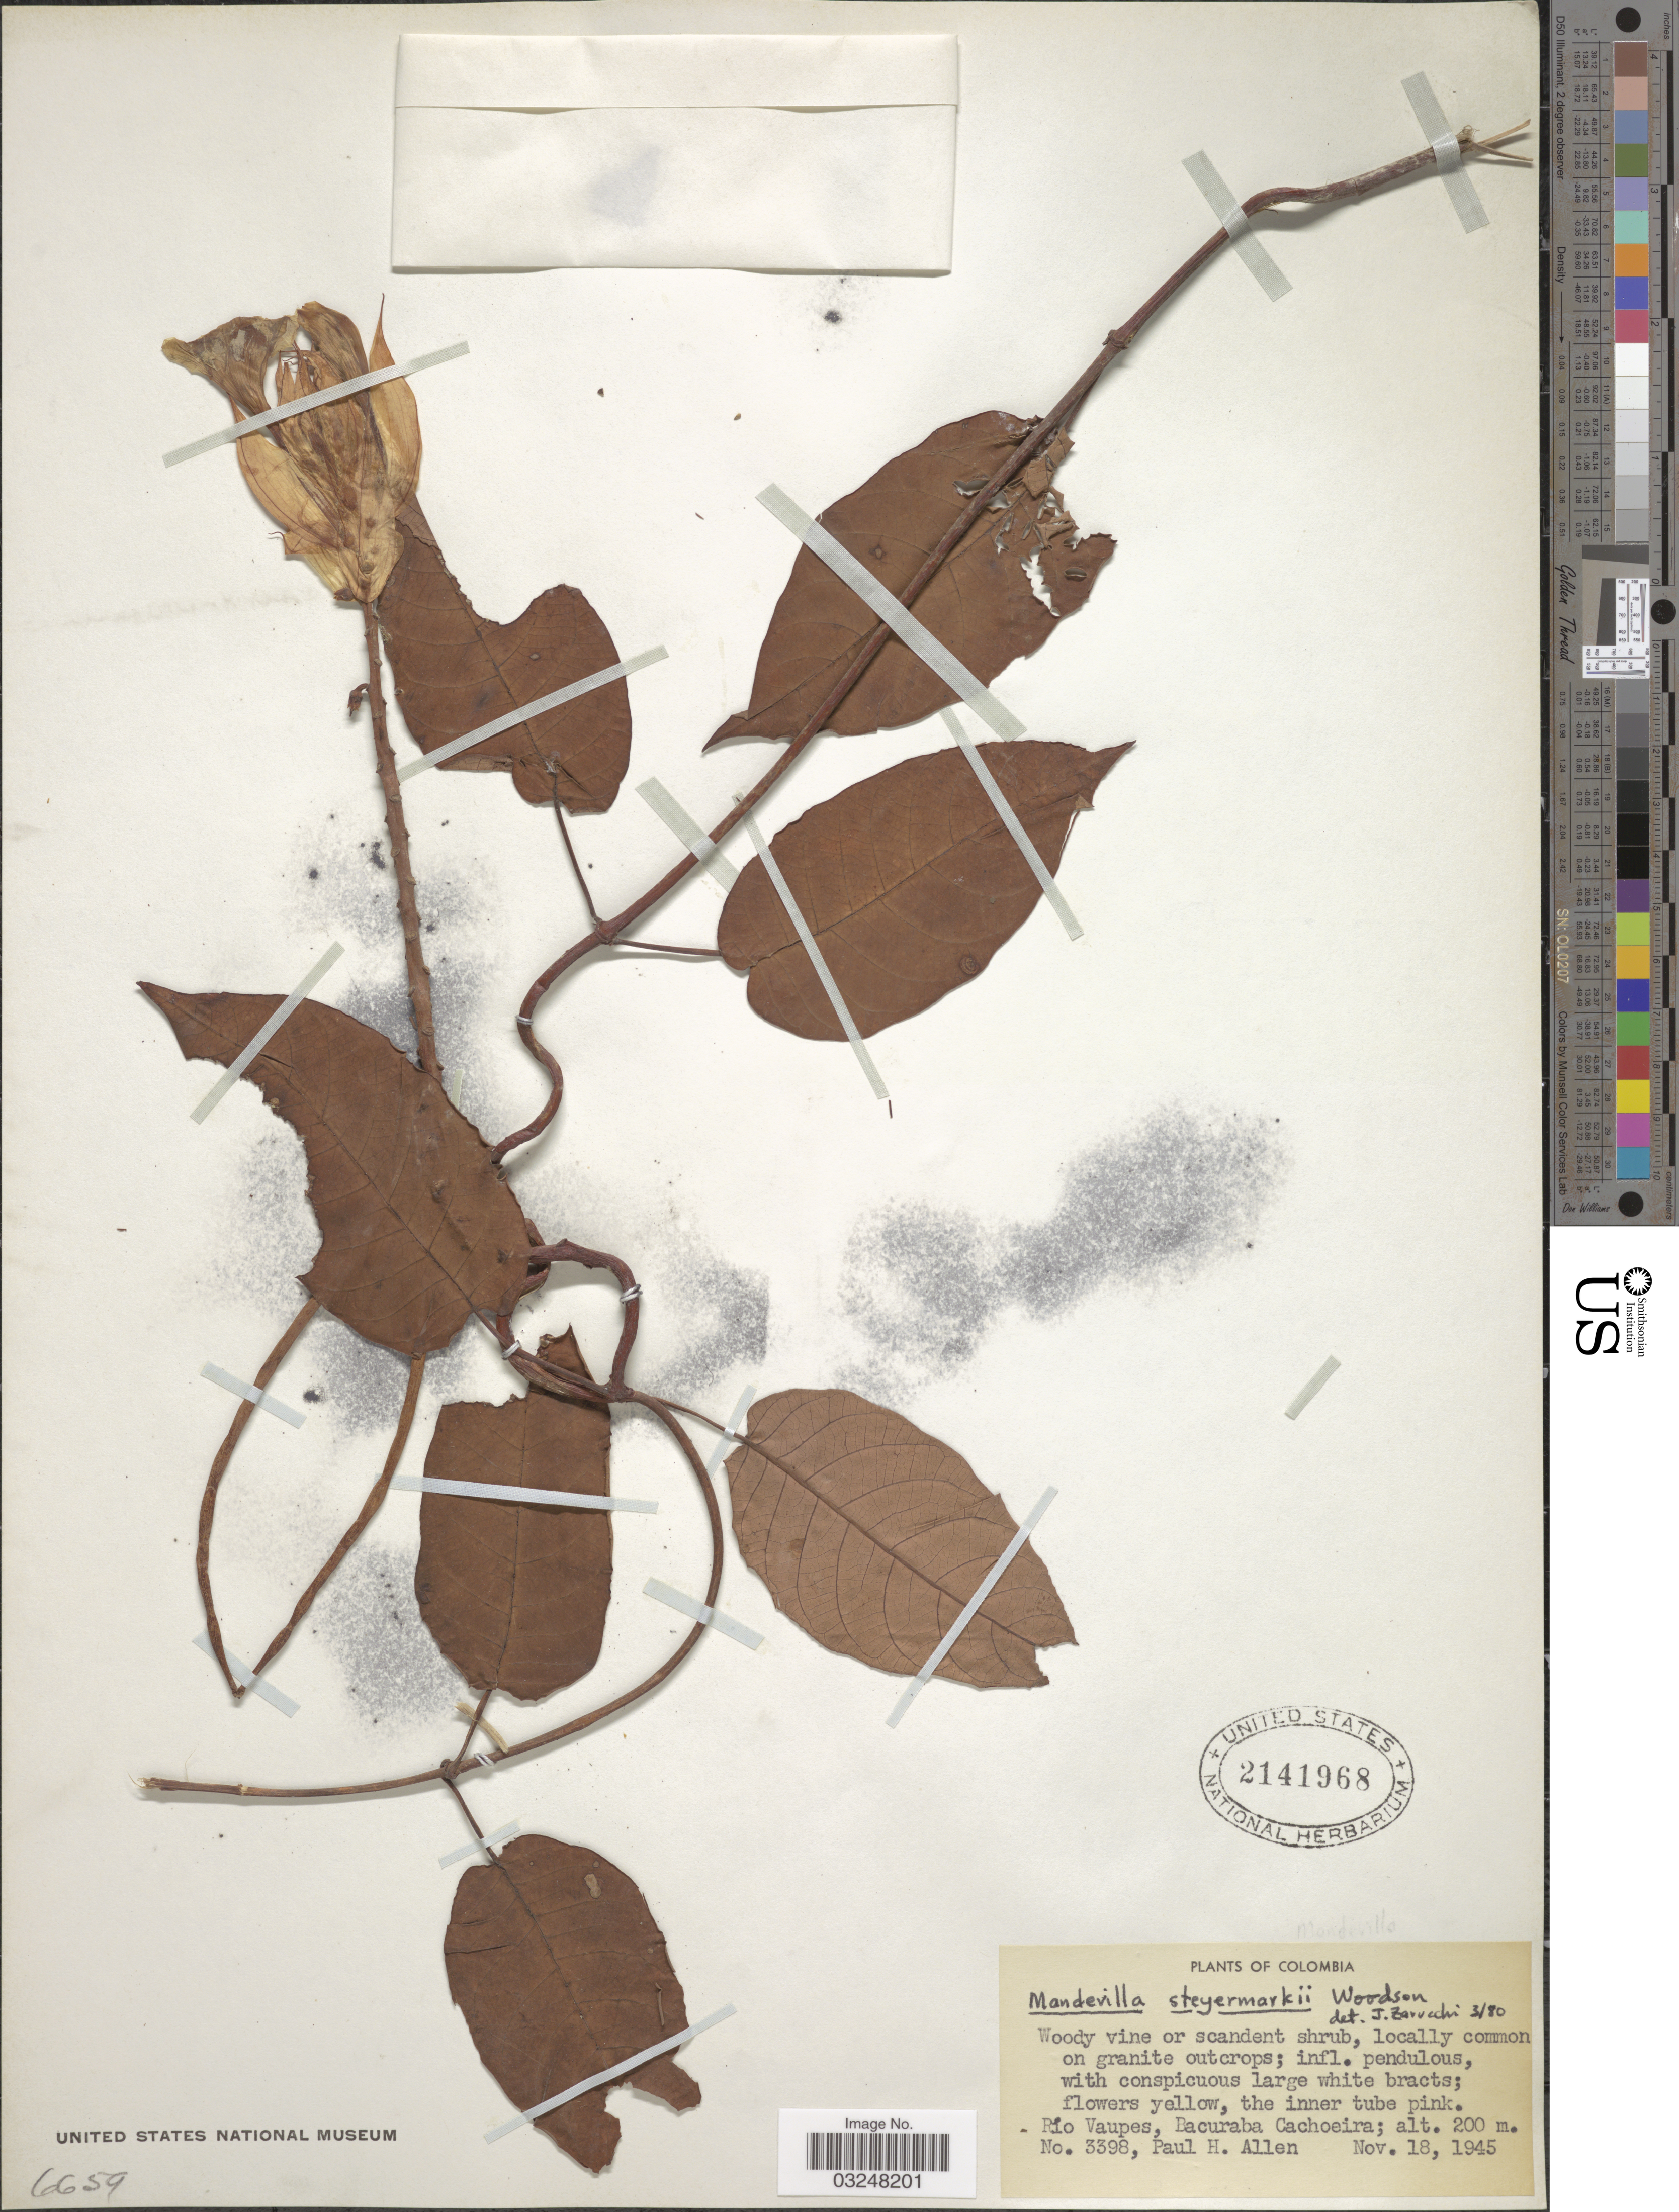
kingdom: Plantae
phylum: Tracheophyta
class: Magnoliopsida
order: Gentianales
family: Apocynaceae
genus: Mandevilla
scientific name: Mandevilla steyermarkii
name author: Woodson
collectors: P. H. Allen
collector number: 3398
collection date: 1945-11-18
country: Colombia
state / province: Vaupés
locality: Río Vaupes, Bacuraba Cachoeira.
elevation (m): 200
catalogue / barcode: US 2141968